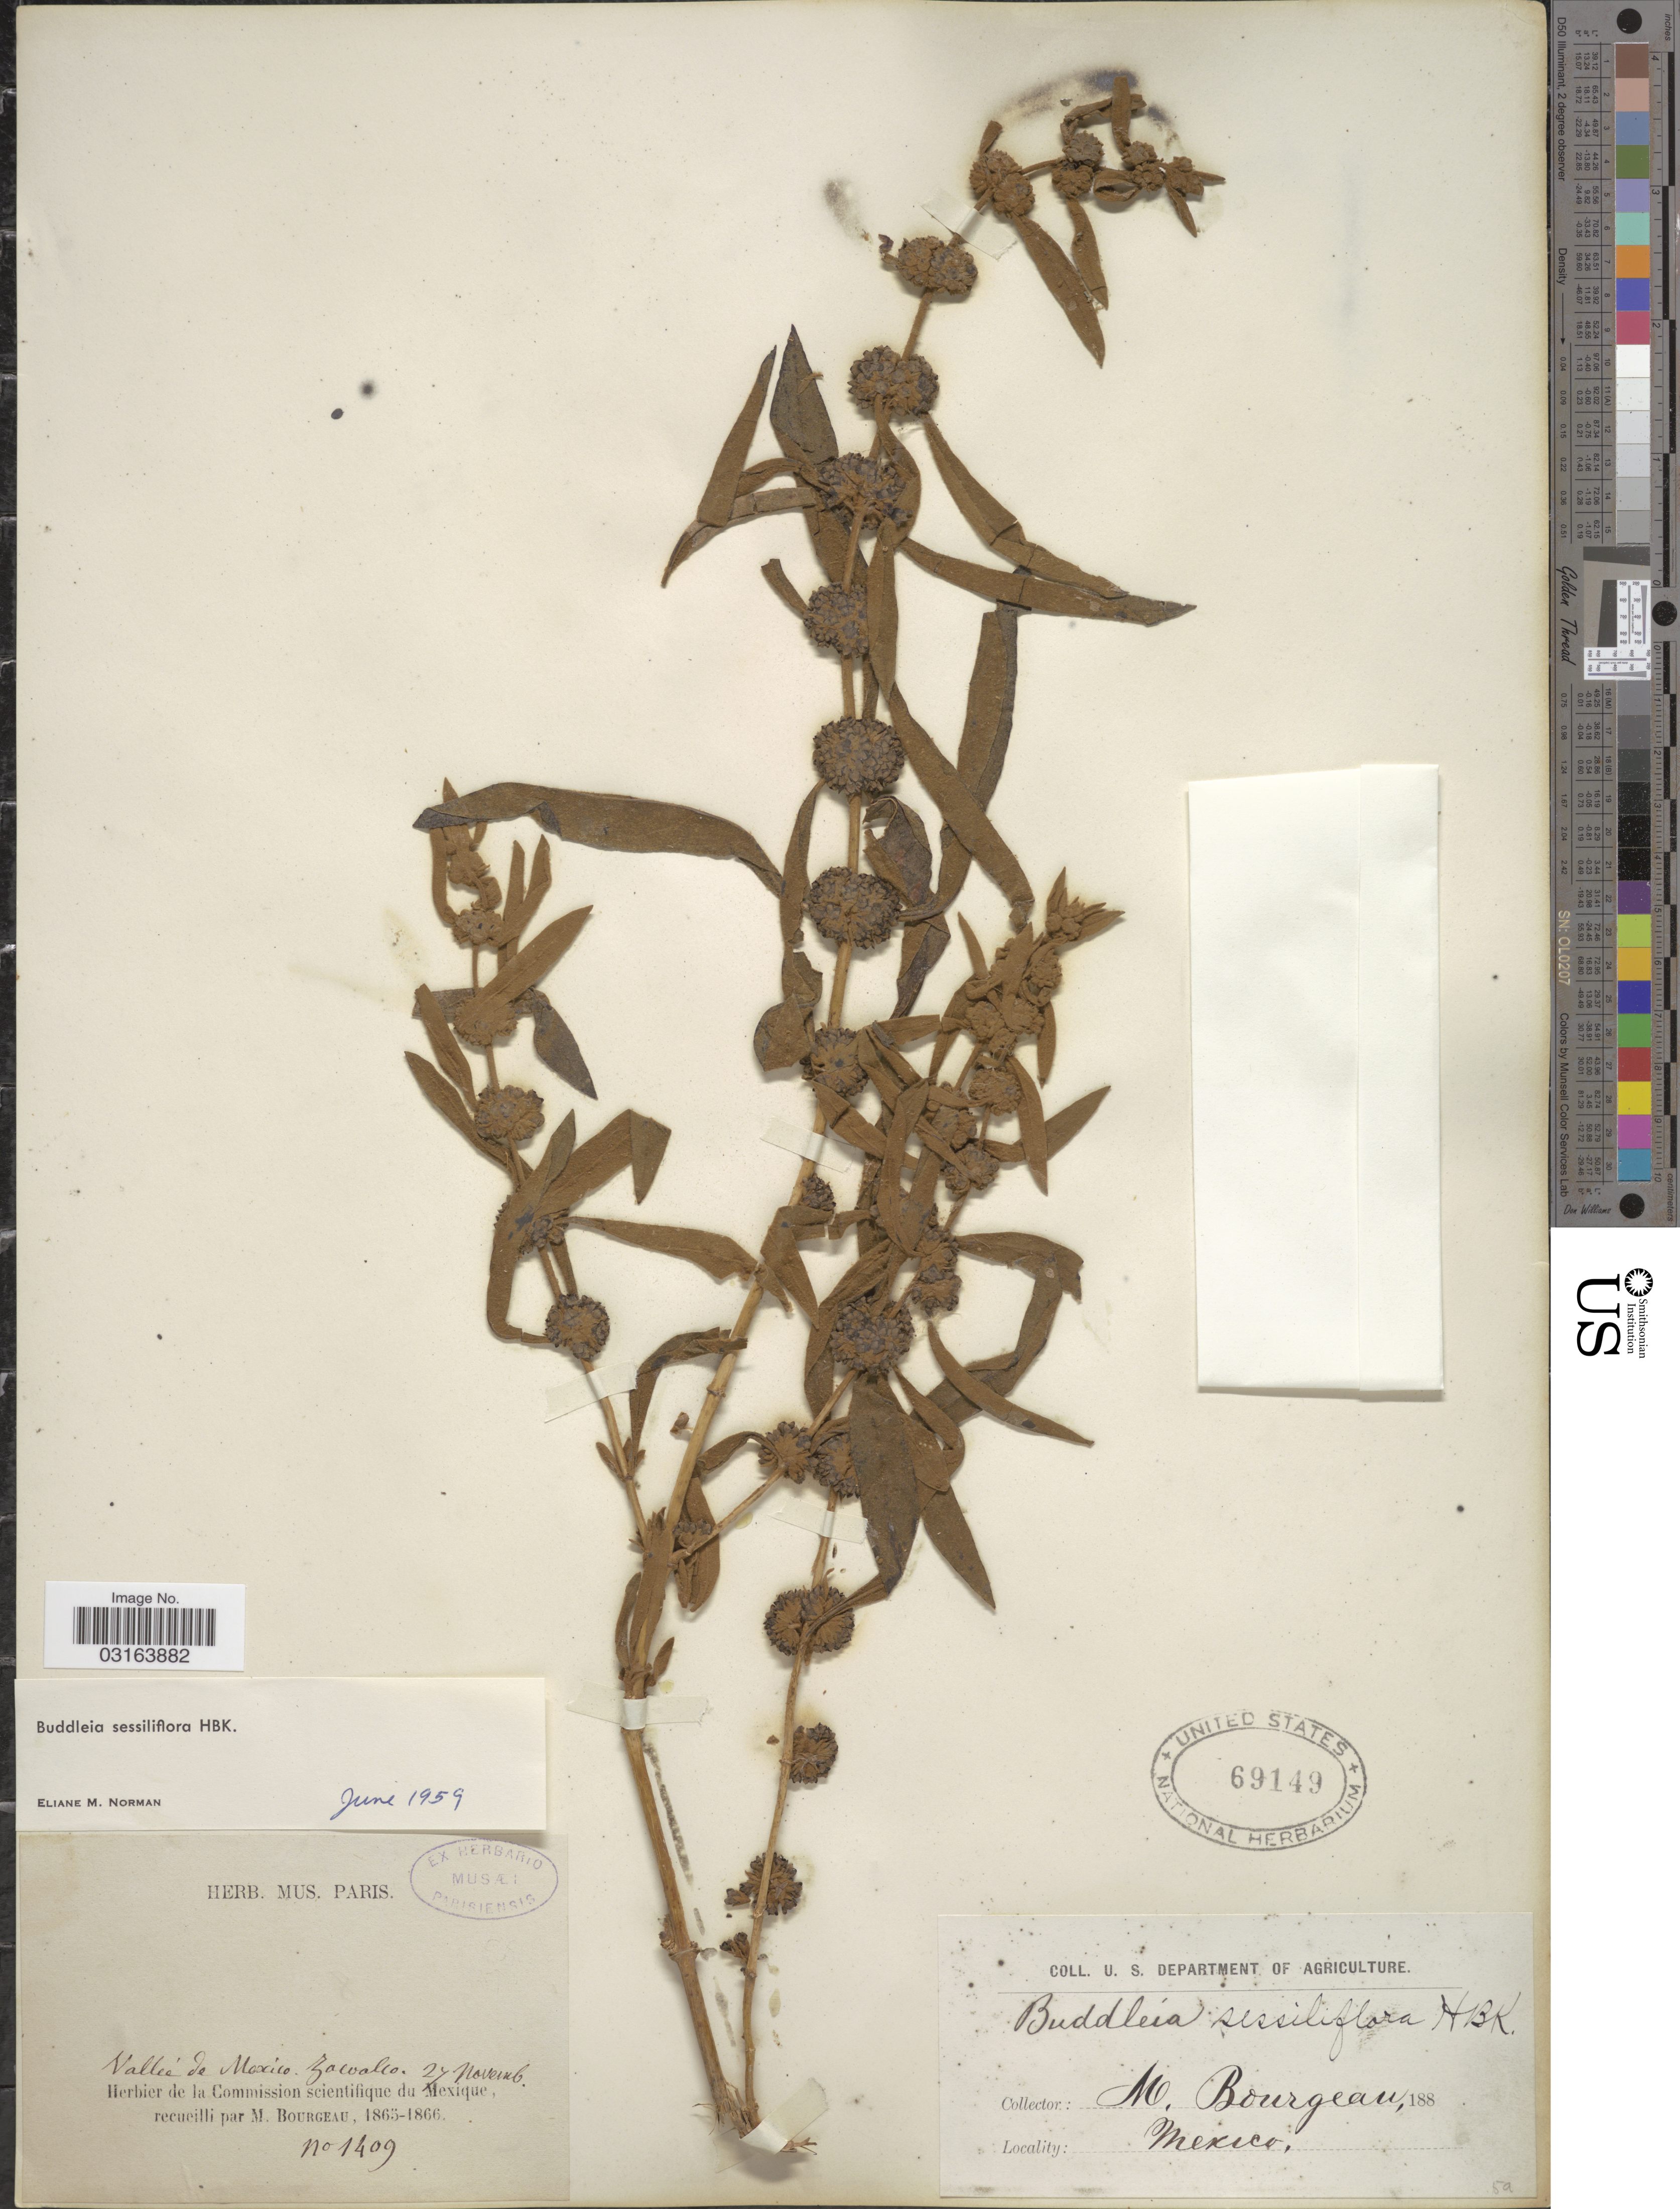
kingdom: Plantae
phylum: Tracheophyta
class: Magnoliopsida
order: Lamiales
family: Scrophulariaceae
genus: Buddleja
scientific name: Buddleja sessiliflora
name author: Kunth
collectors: M. Bourgeau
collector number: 1409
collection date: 1865-11-27/1866-11-27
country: Mexico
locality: Vallée de Mexico. Zacoalco.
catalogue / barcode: US 69149